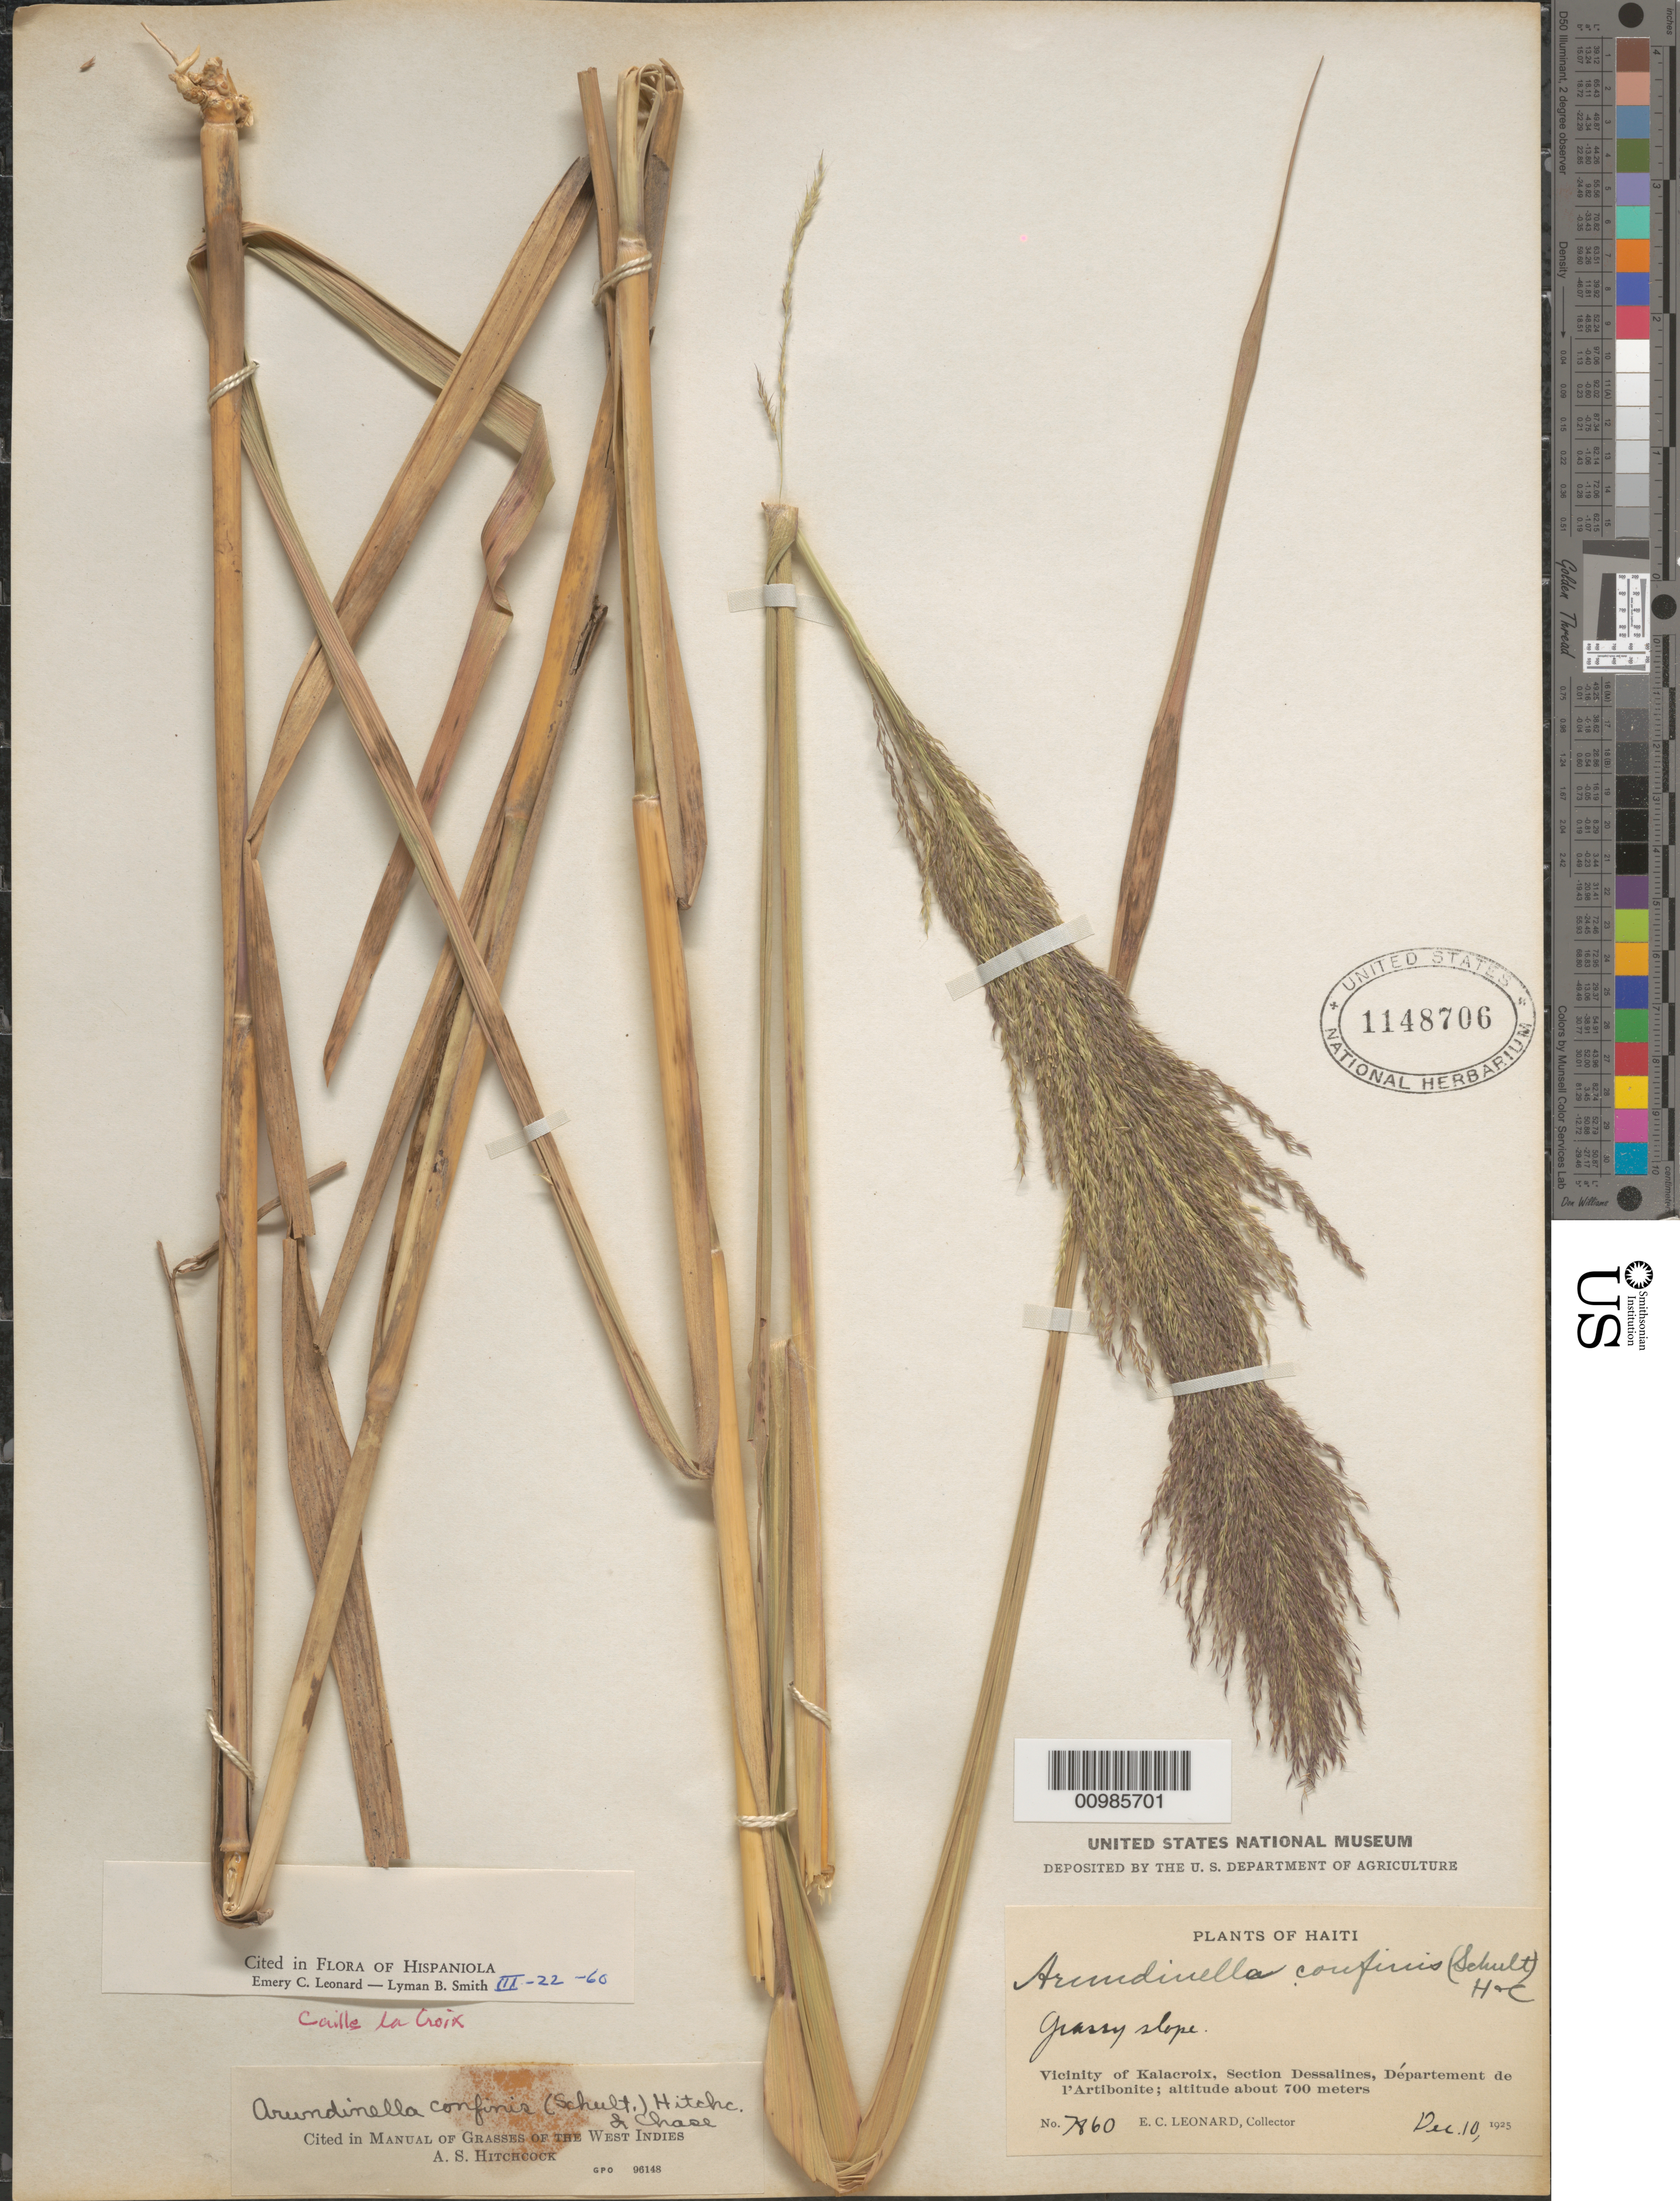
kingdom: Plantae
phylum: Tracheophyta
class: Liliopsida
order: Poales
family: Poaceae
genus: Arundinella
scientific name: Arundinella hispida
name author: (Humb. & Bonpl. ex Willd.) Kuntze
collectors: E. C. Leonard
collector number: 7860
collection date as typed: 10 Dec 1925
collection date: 1925-12-10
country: Haiti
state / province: Artibonite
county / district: Dessalines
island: Hispaniola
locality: Caille la Croix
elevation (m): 700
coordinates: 0 N, 0 E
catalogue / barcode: US 1148706